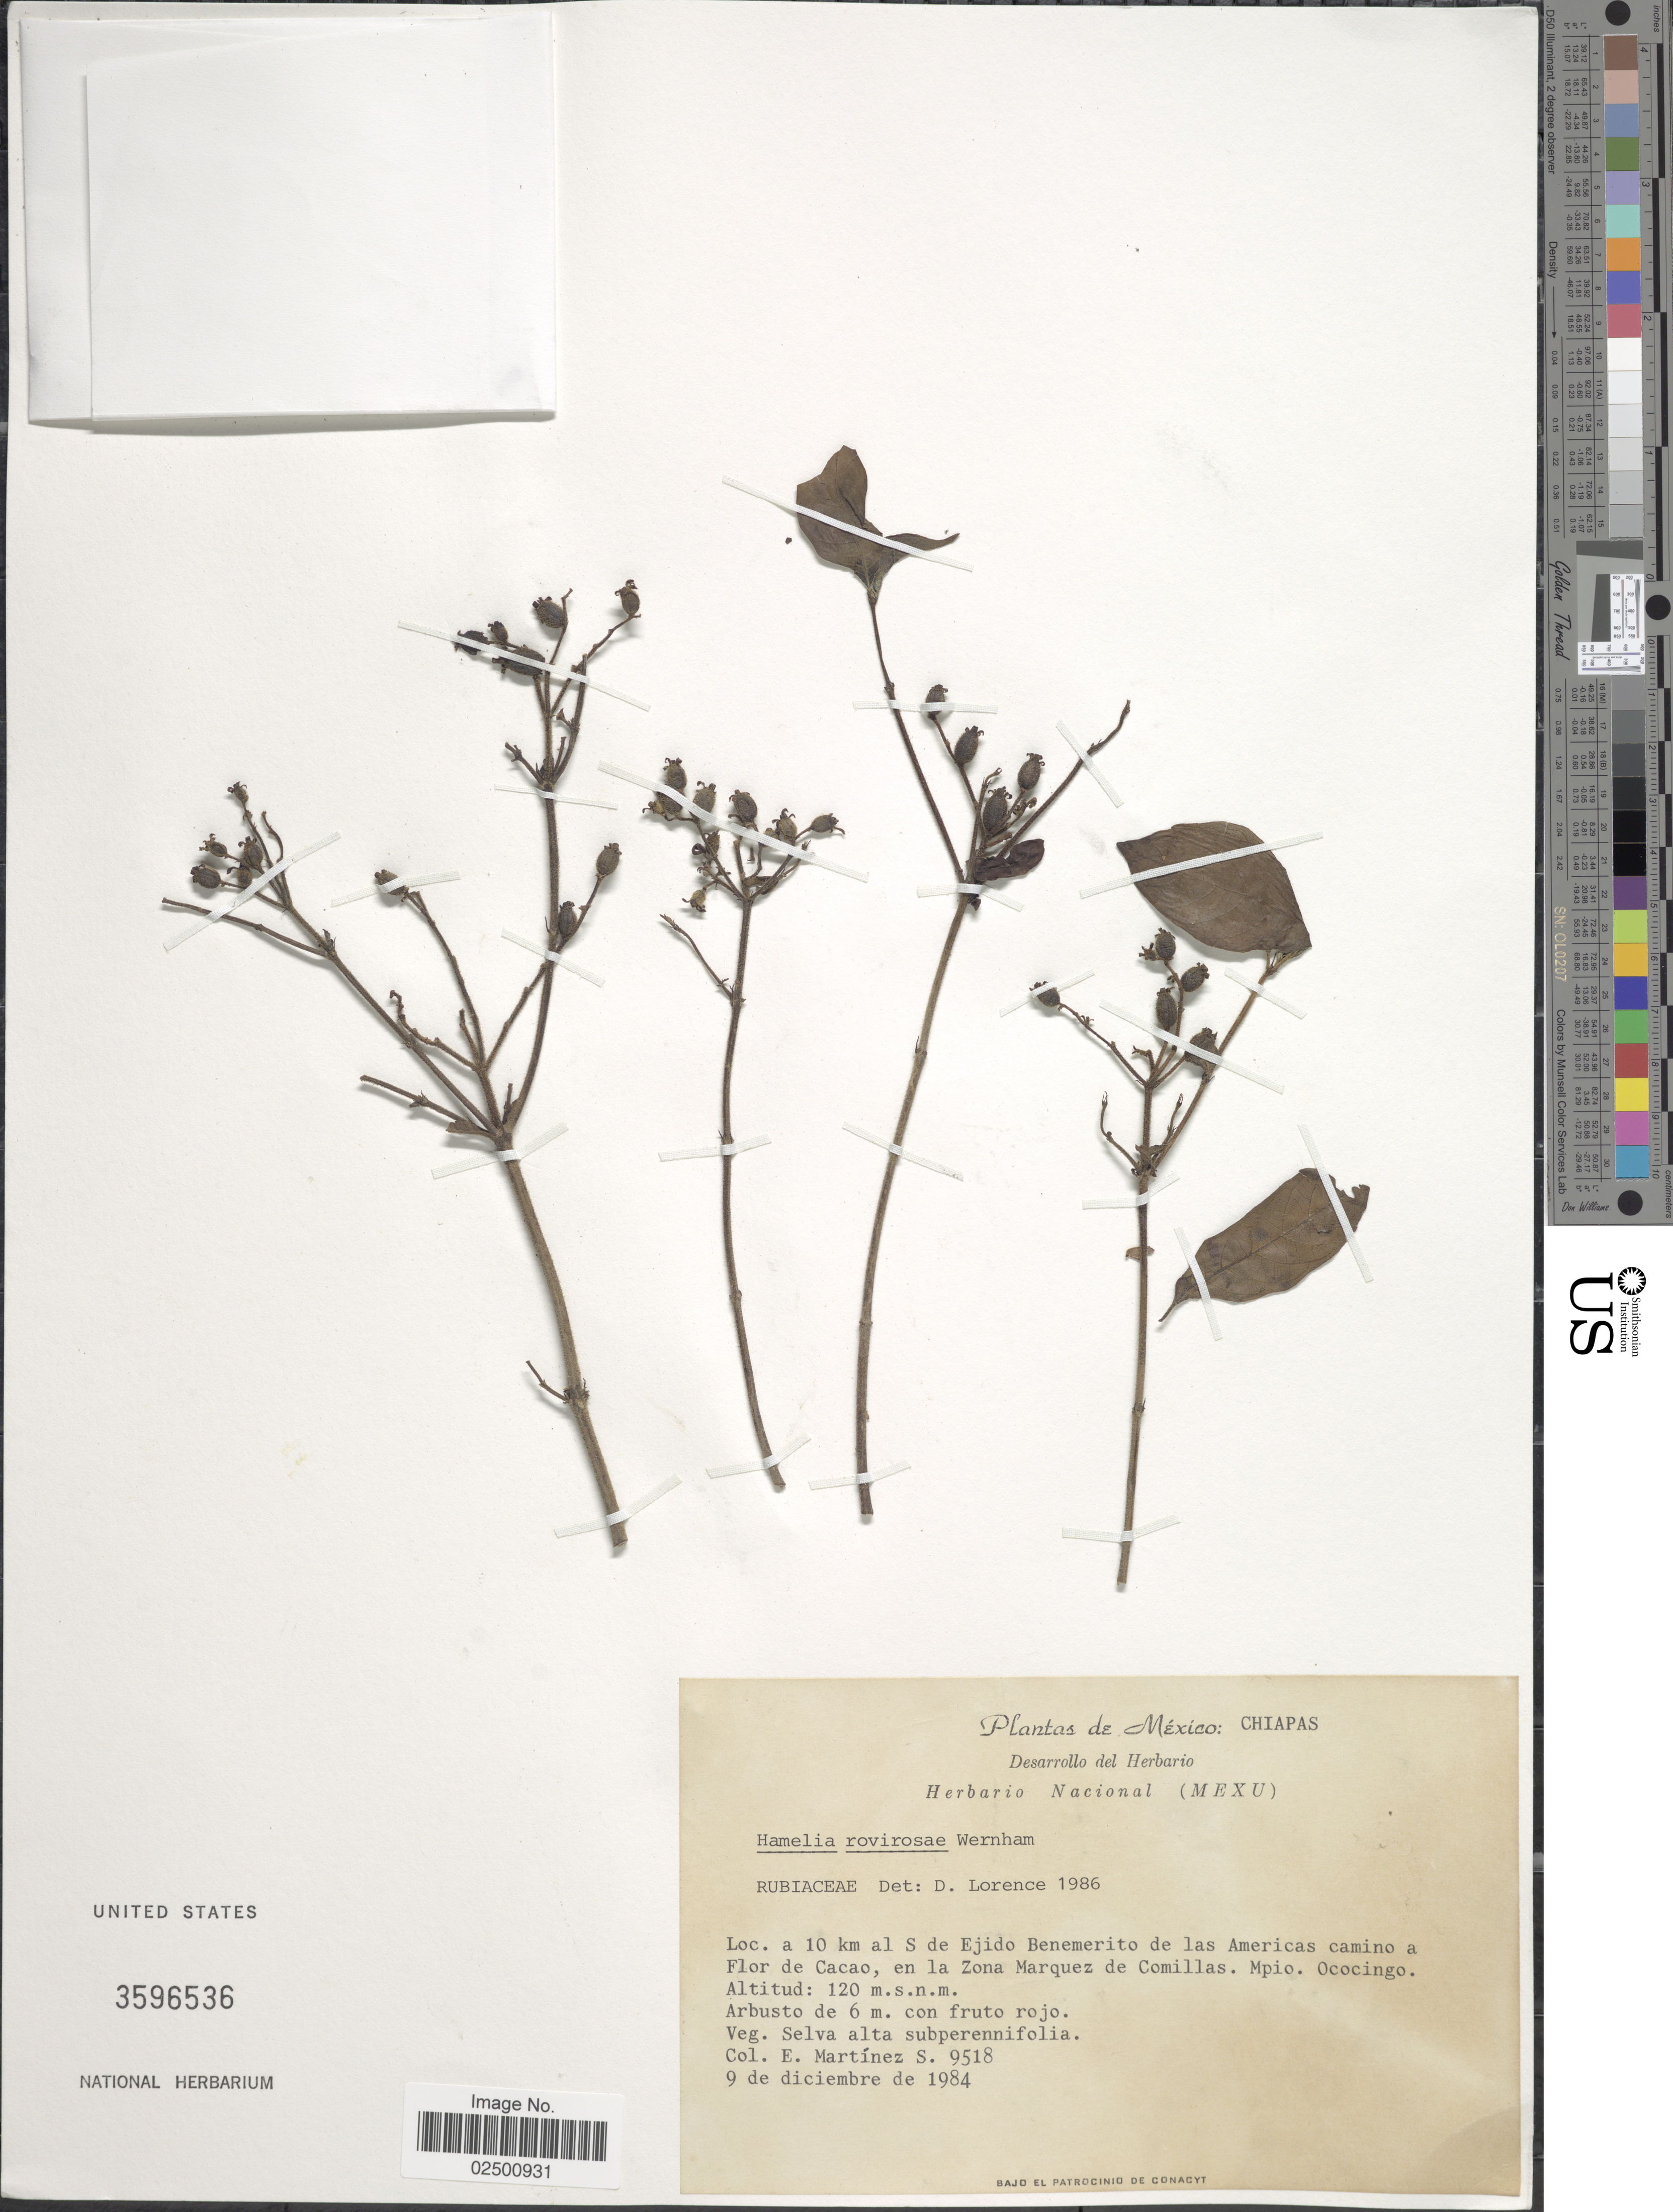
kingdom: Plantae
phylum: Tracheophyta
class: Magnoliopsida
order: Gentianales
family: Rubiaceae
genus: Hamelia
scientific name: Hamelia rovirosae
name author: Wernham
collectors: E. M. Martínez S.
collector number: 9518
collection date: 1984-12-09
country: Mexico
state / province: Chiapas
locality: A 10 km al S de Ejido Benemerito de las Americas camino a Flor de Cacao, en la Zona Marquez de Comillas. Mpio Ococingo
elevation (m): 120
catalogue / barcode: US 3596536